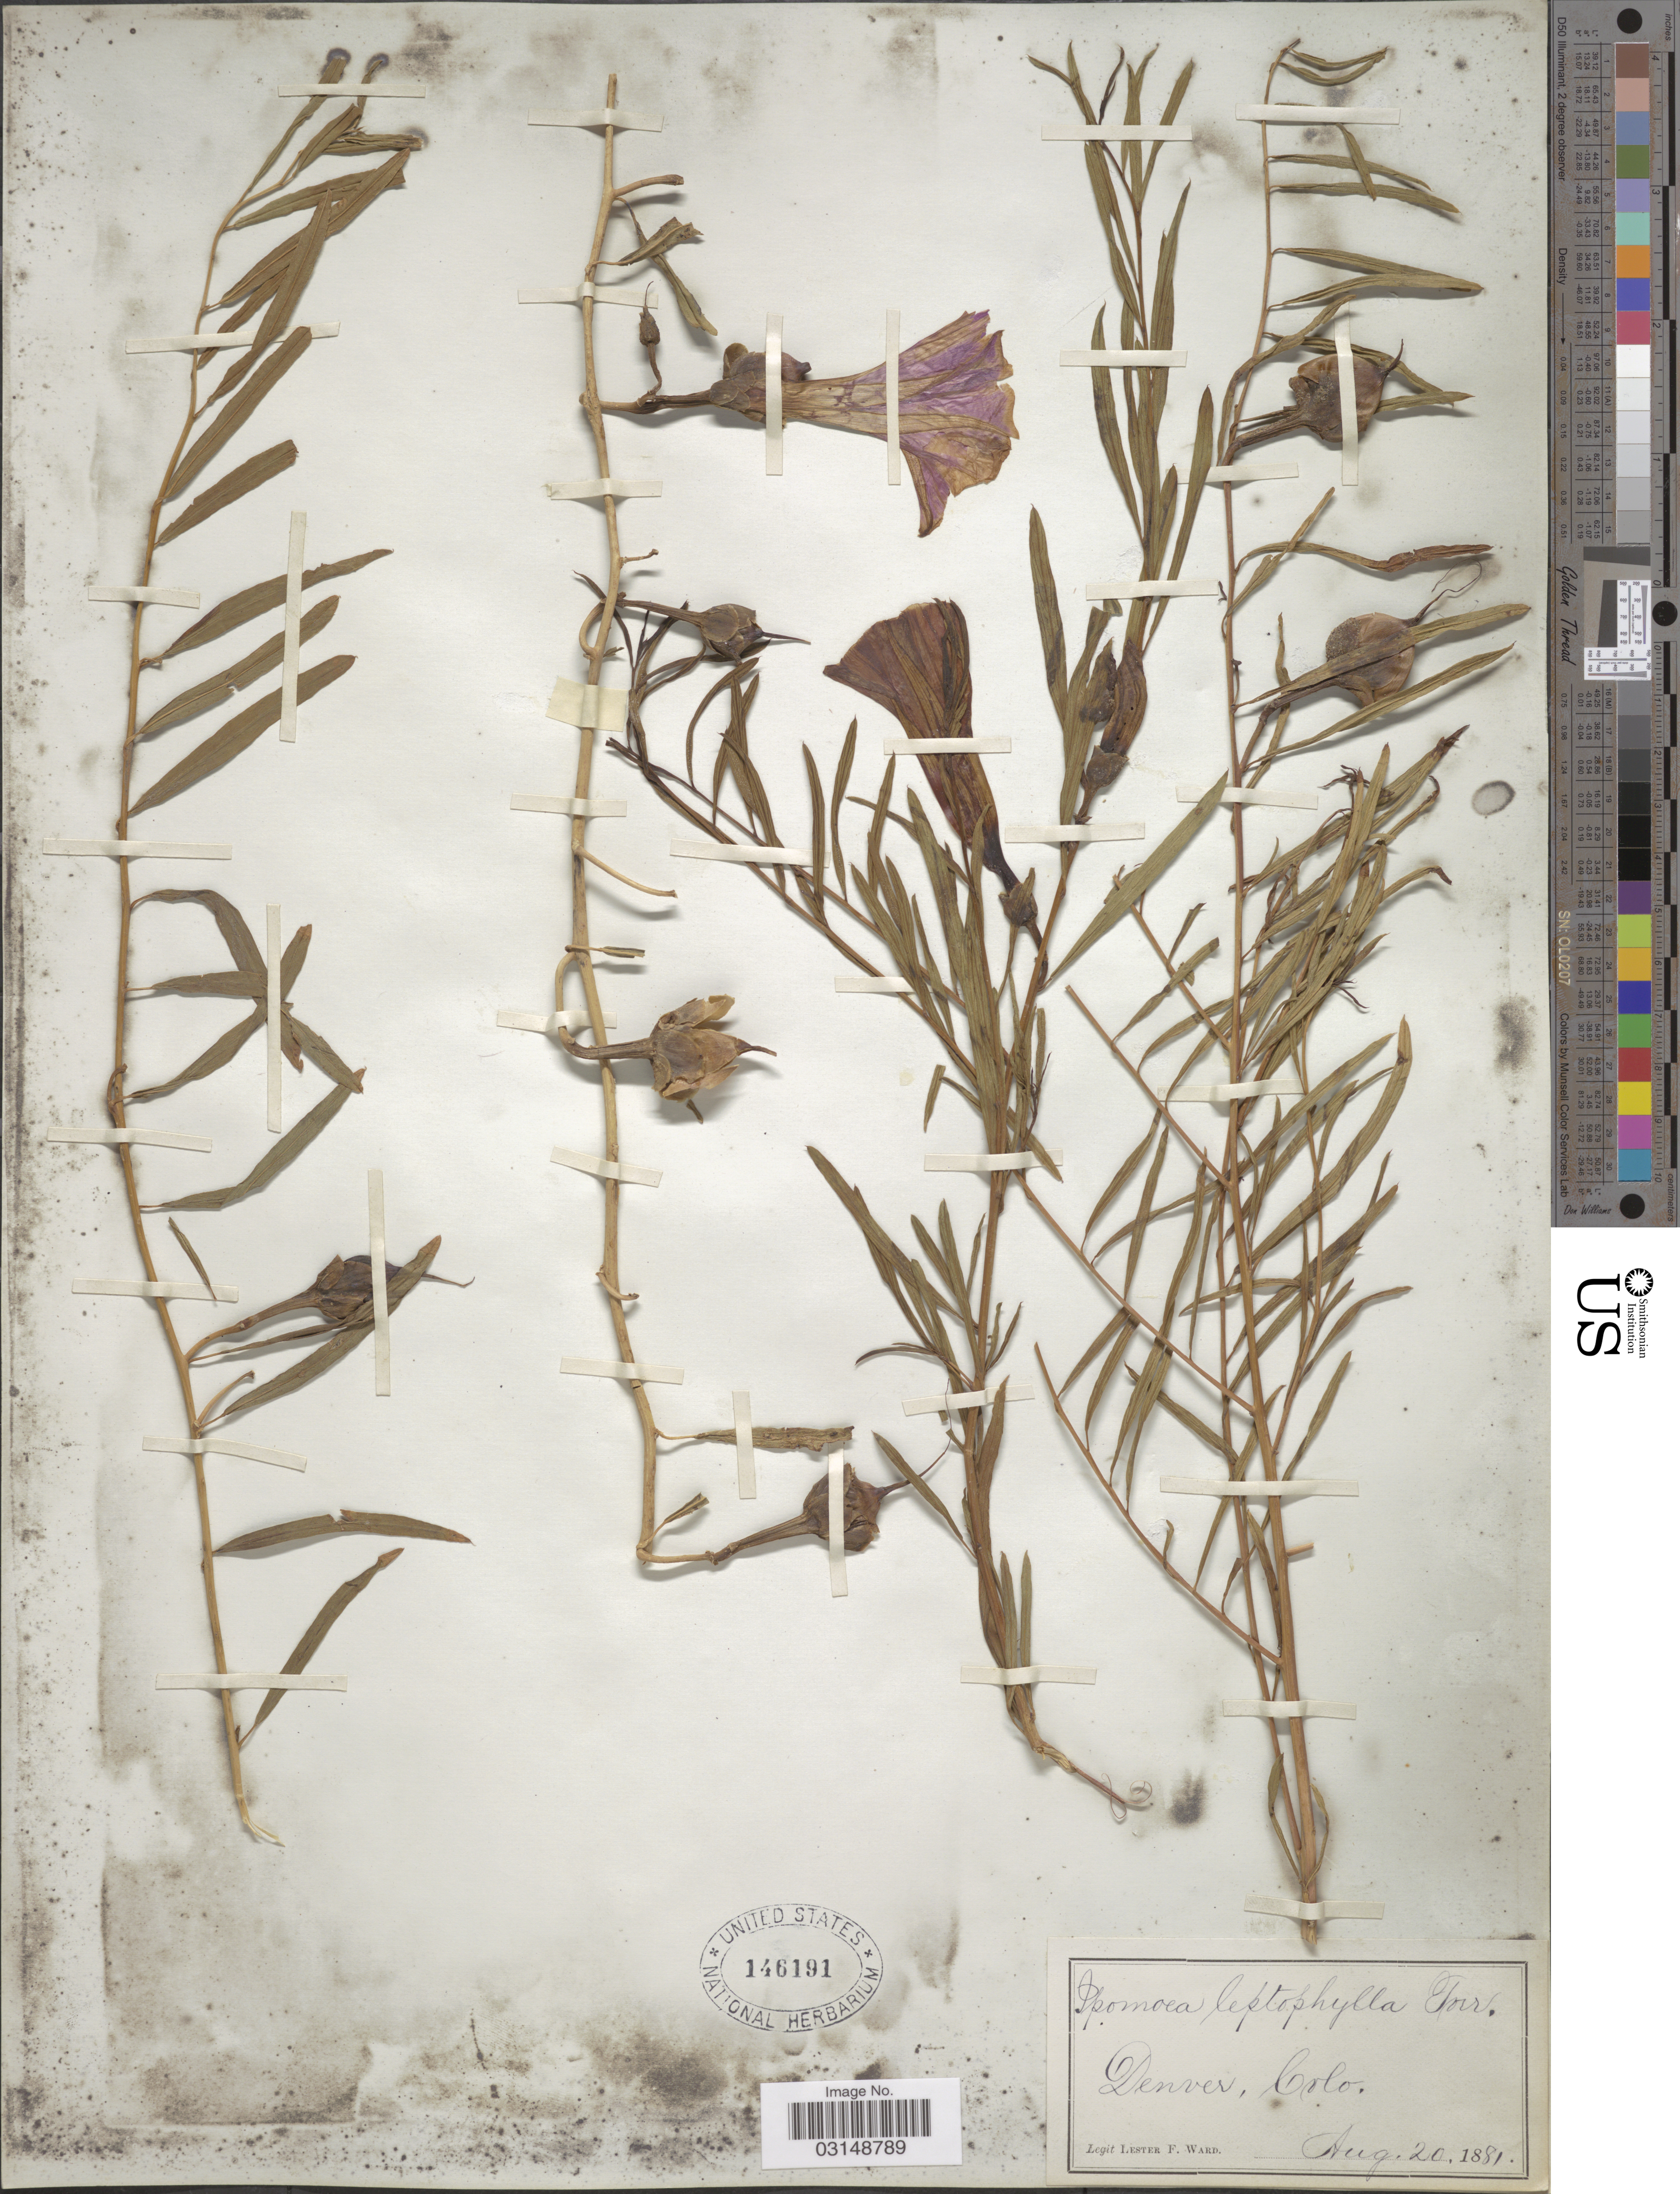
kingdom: Plantae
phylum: Tracheophyta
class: Magnoliopsida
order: Solanales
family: Convolvulaceae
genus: Ipomoea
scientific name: Ipomoea leptophylla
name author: Torr.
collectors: L. F. Ward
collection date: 1881-08-20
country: United States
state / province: Colorado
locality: Denver.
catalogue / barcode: US 146191